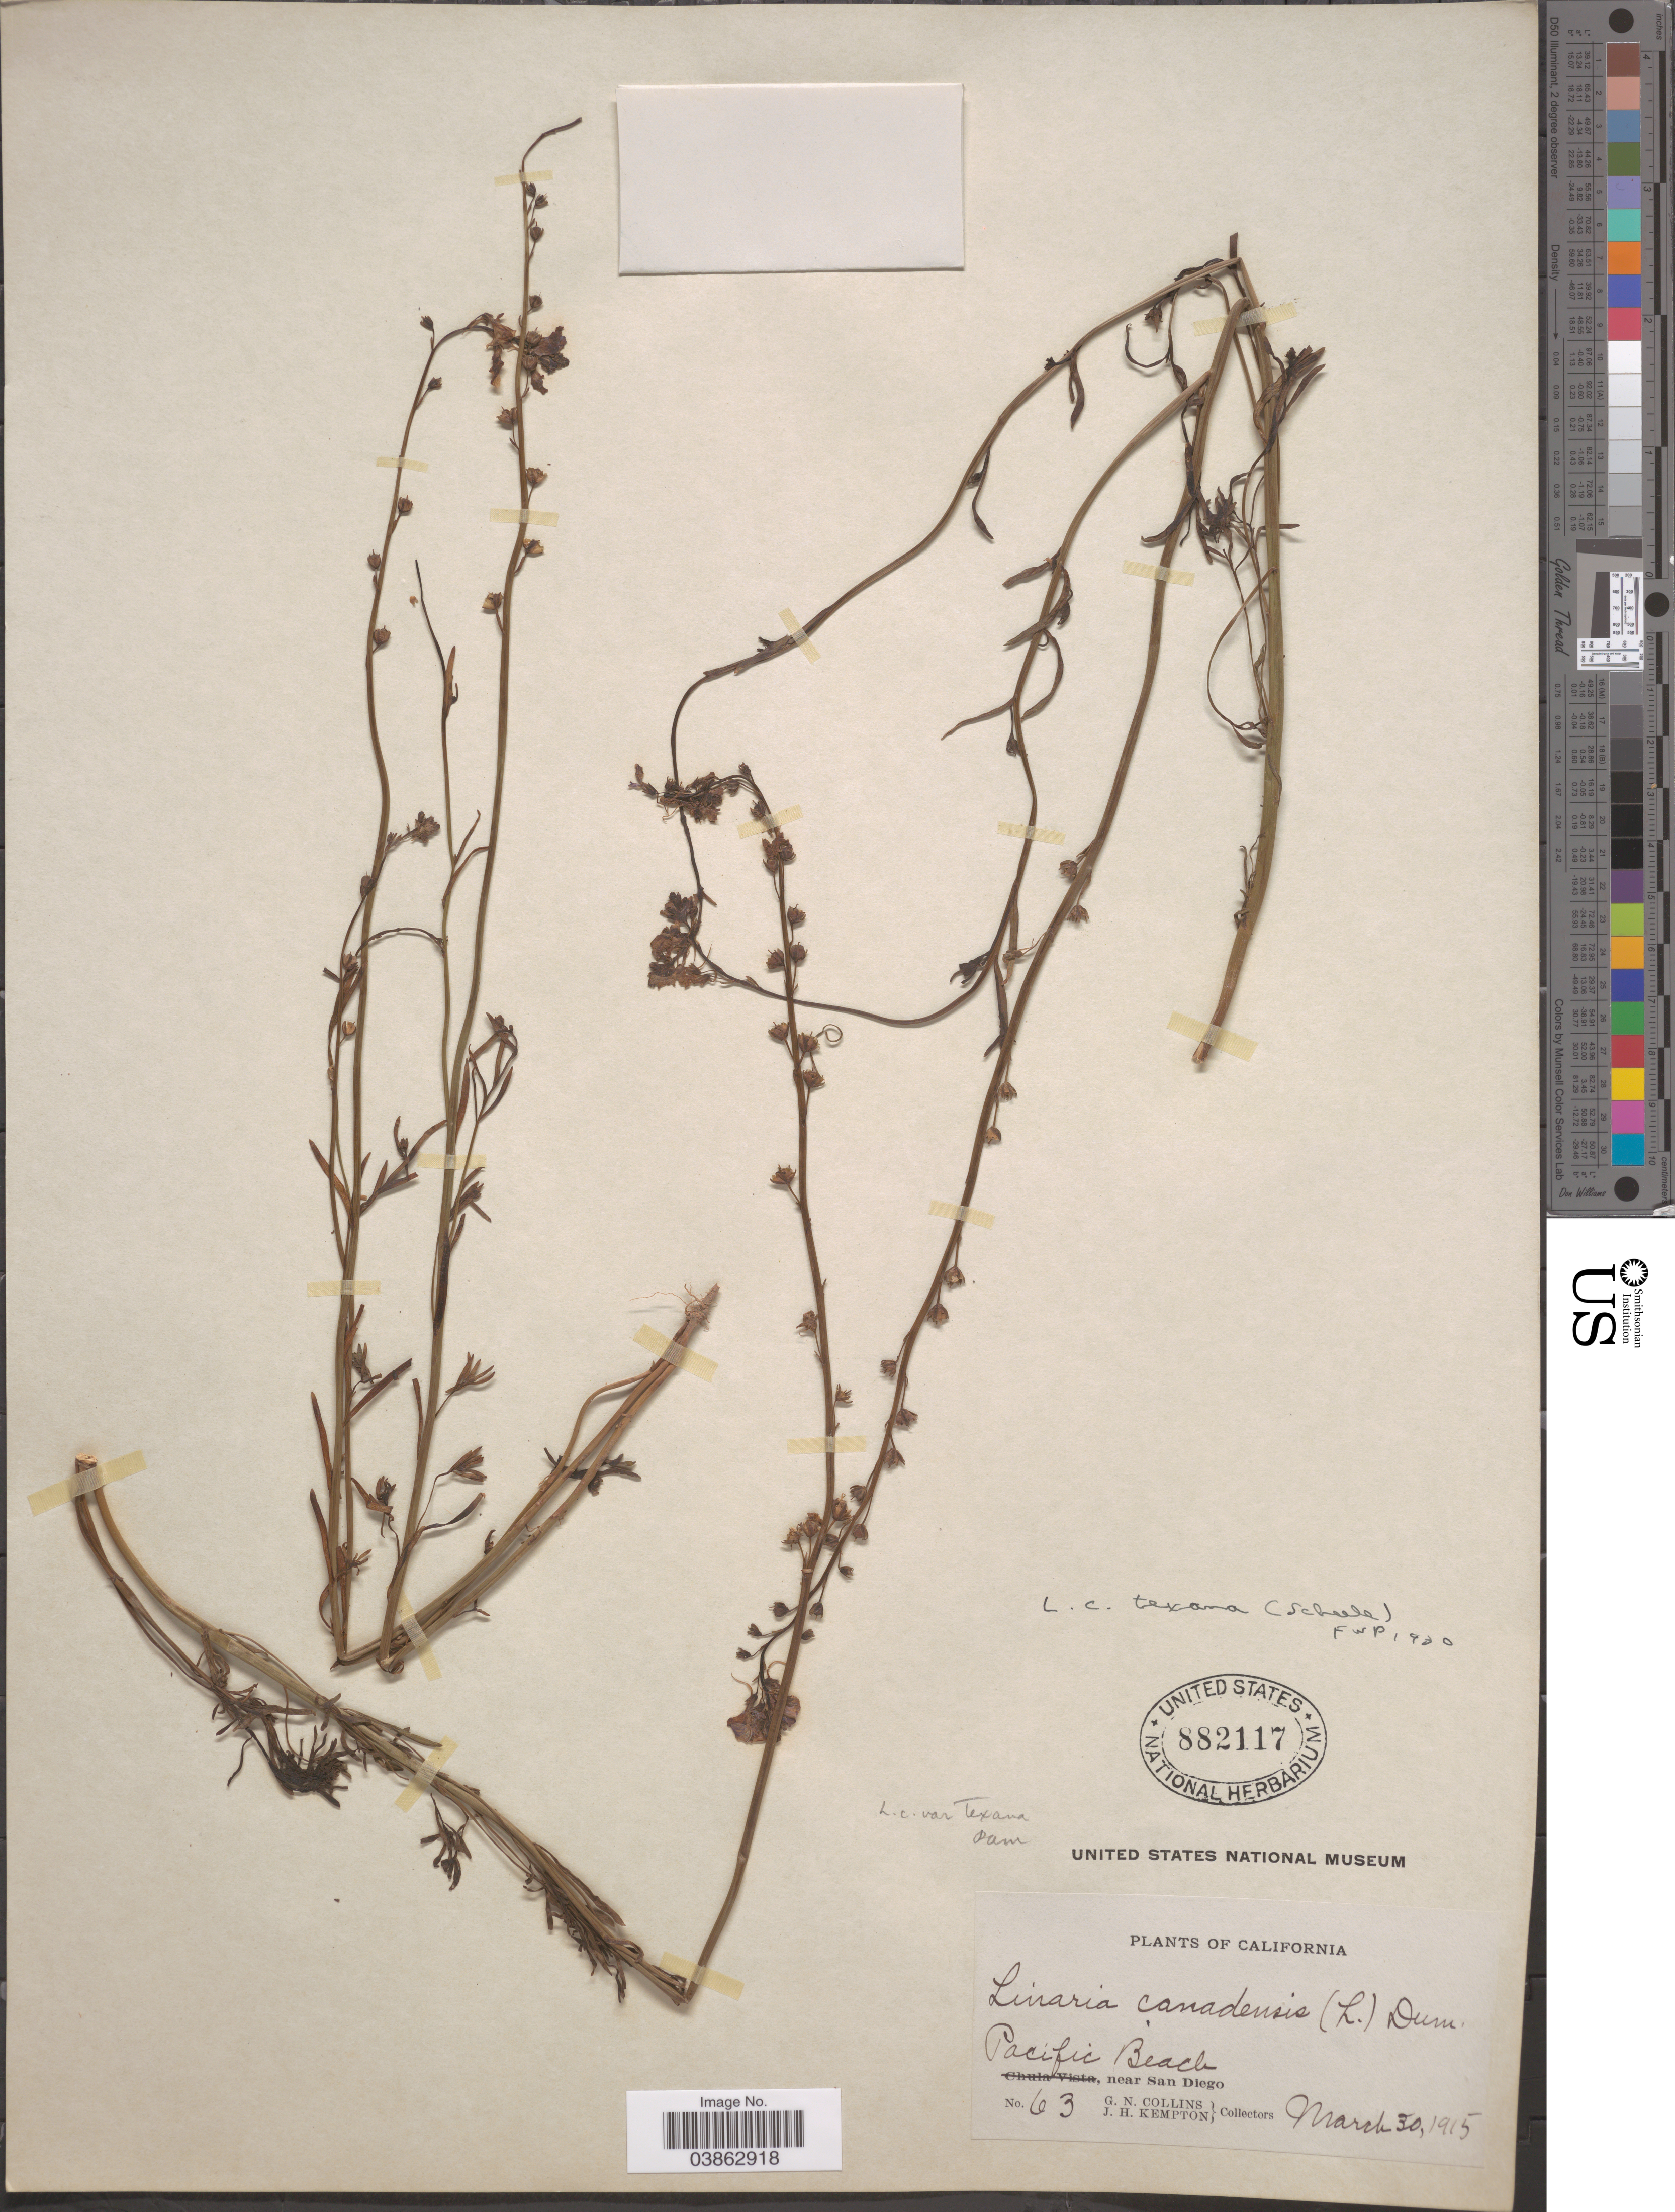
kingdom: Plantae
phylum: Tracheophyta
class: Magnoliopsida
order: Lamiales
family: Plantaginaceae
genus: Linaria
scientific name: Linaria texana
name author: Scheele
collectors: G. Collins & J. H. Kempton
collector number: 63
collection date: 1915-03-30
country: United States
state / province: California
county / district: San Diego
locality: Pacific Beach, near San Diego.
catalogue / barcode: US 882117